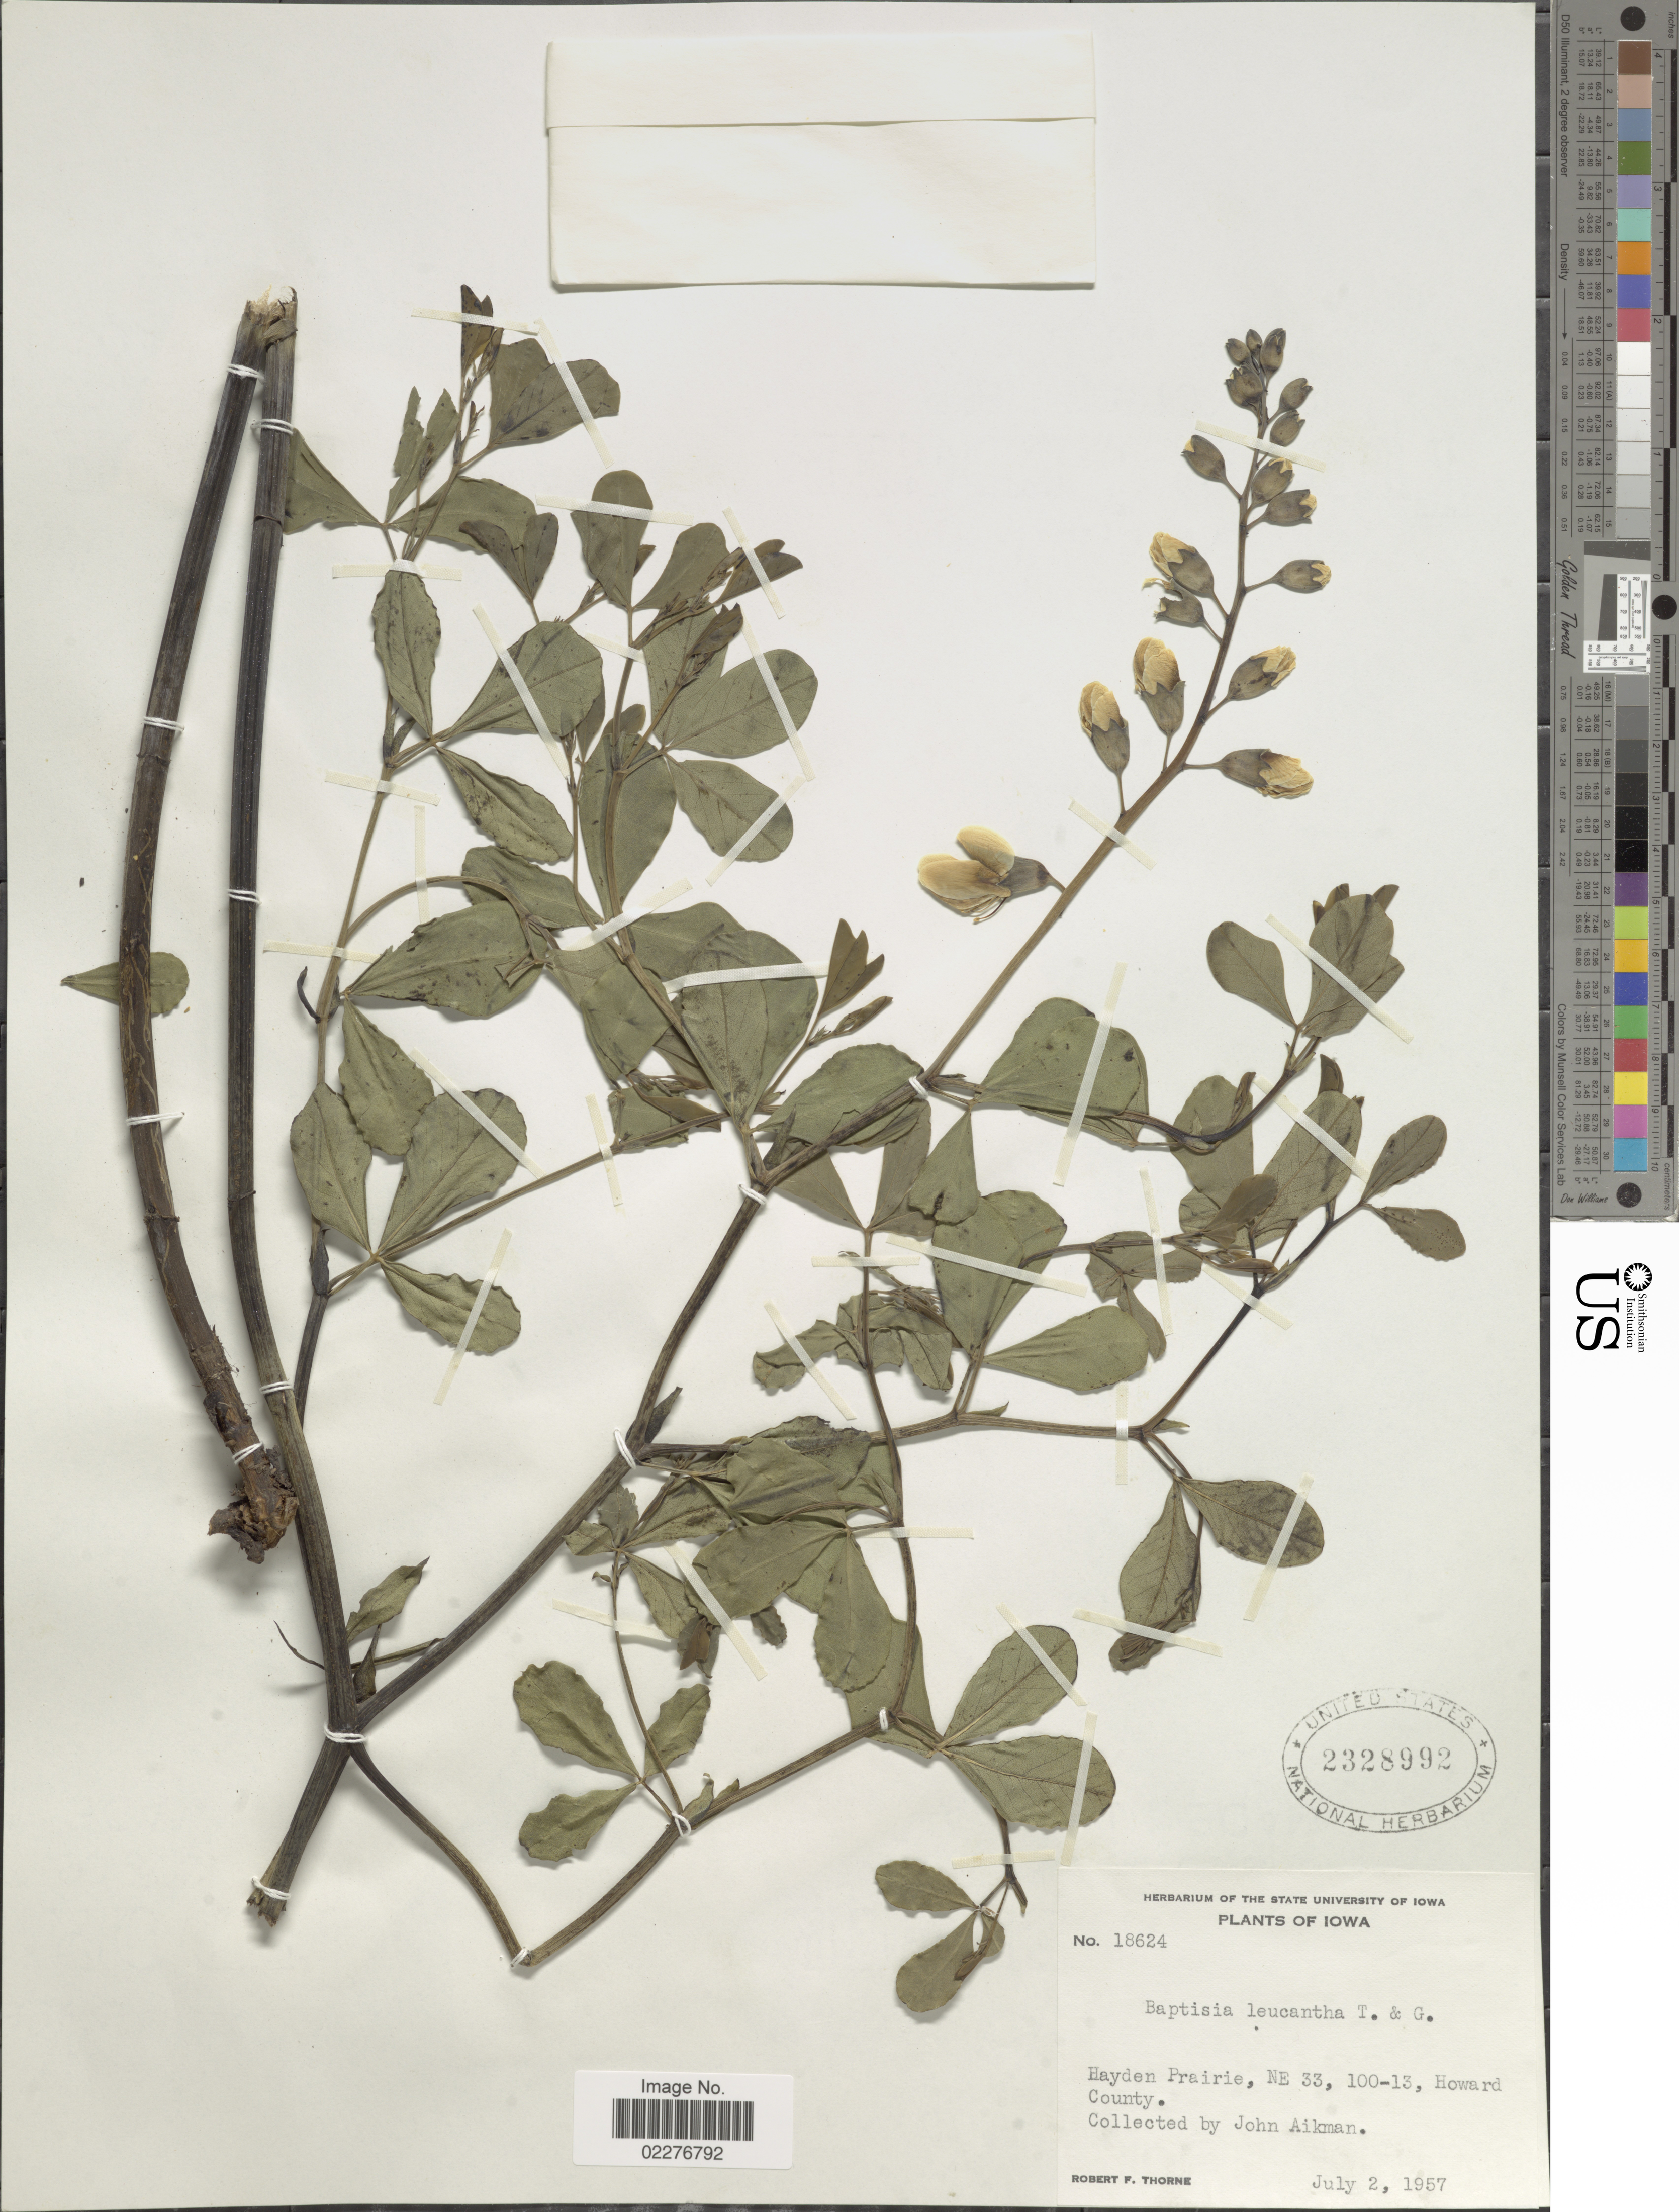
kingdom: Plantae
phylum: Tracheophyta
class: Magnoliopsida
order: Fabales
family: Fabaceae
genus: Baptisia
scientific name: Baptisia leucantha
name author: Torr. & A. Gray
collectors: R. F. Thorne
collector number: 18624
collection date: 1957-07-02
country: United States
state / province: Iowa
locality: Hayden Prairie, NE 33, 100--13, Howard County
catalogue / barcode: US 2328992